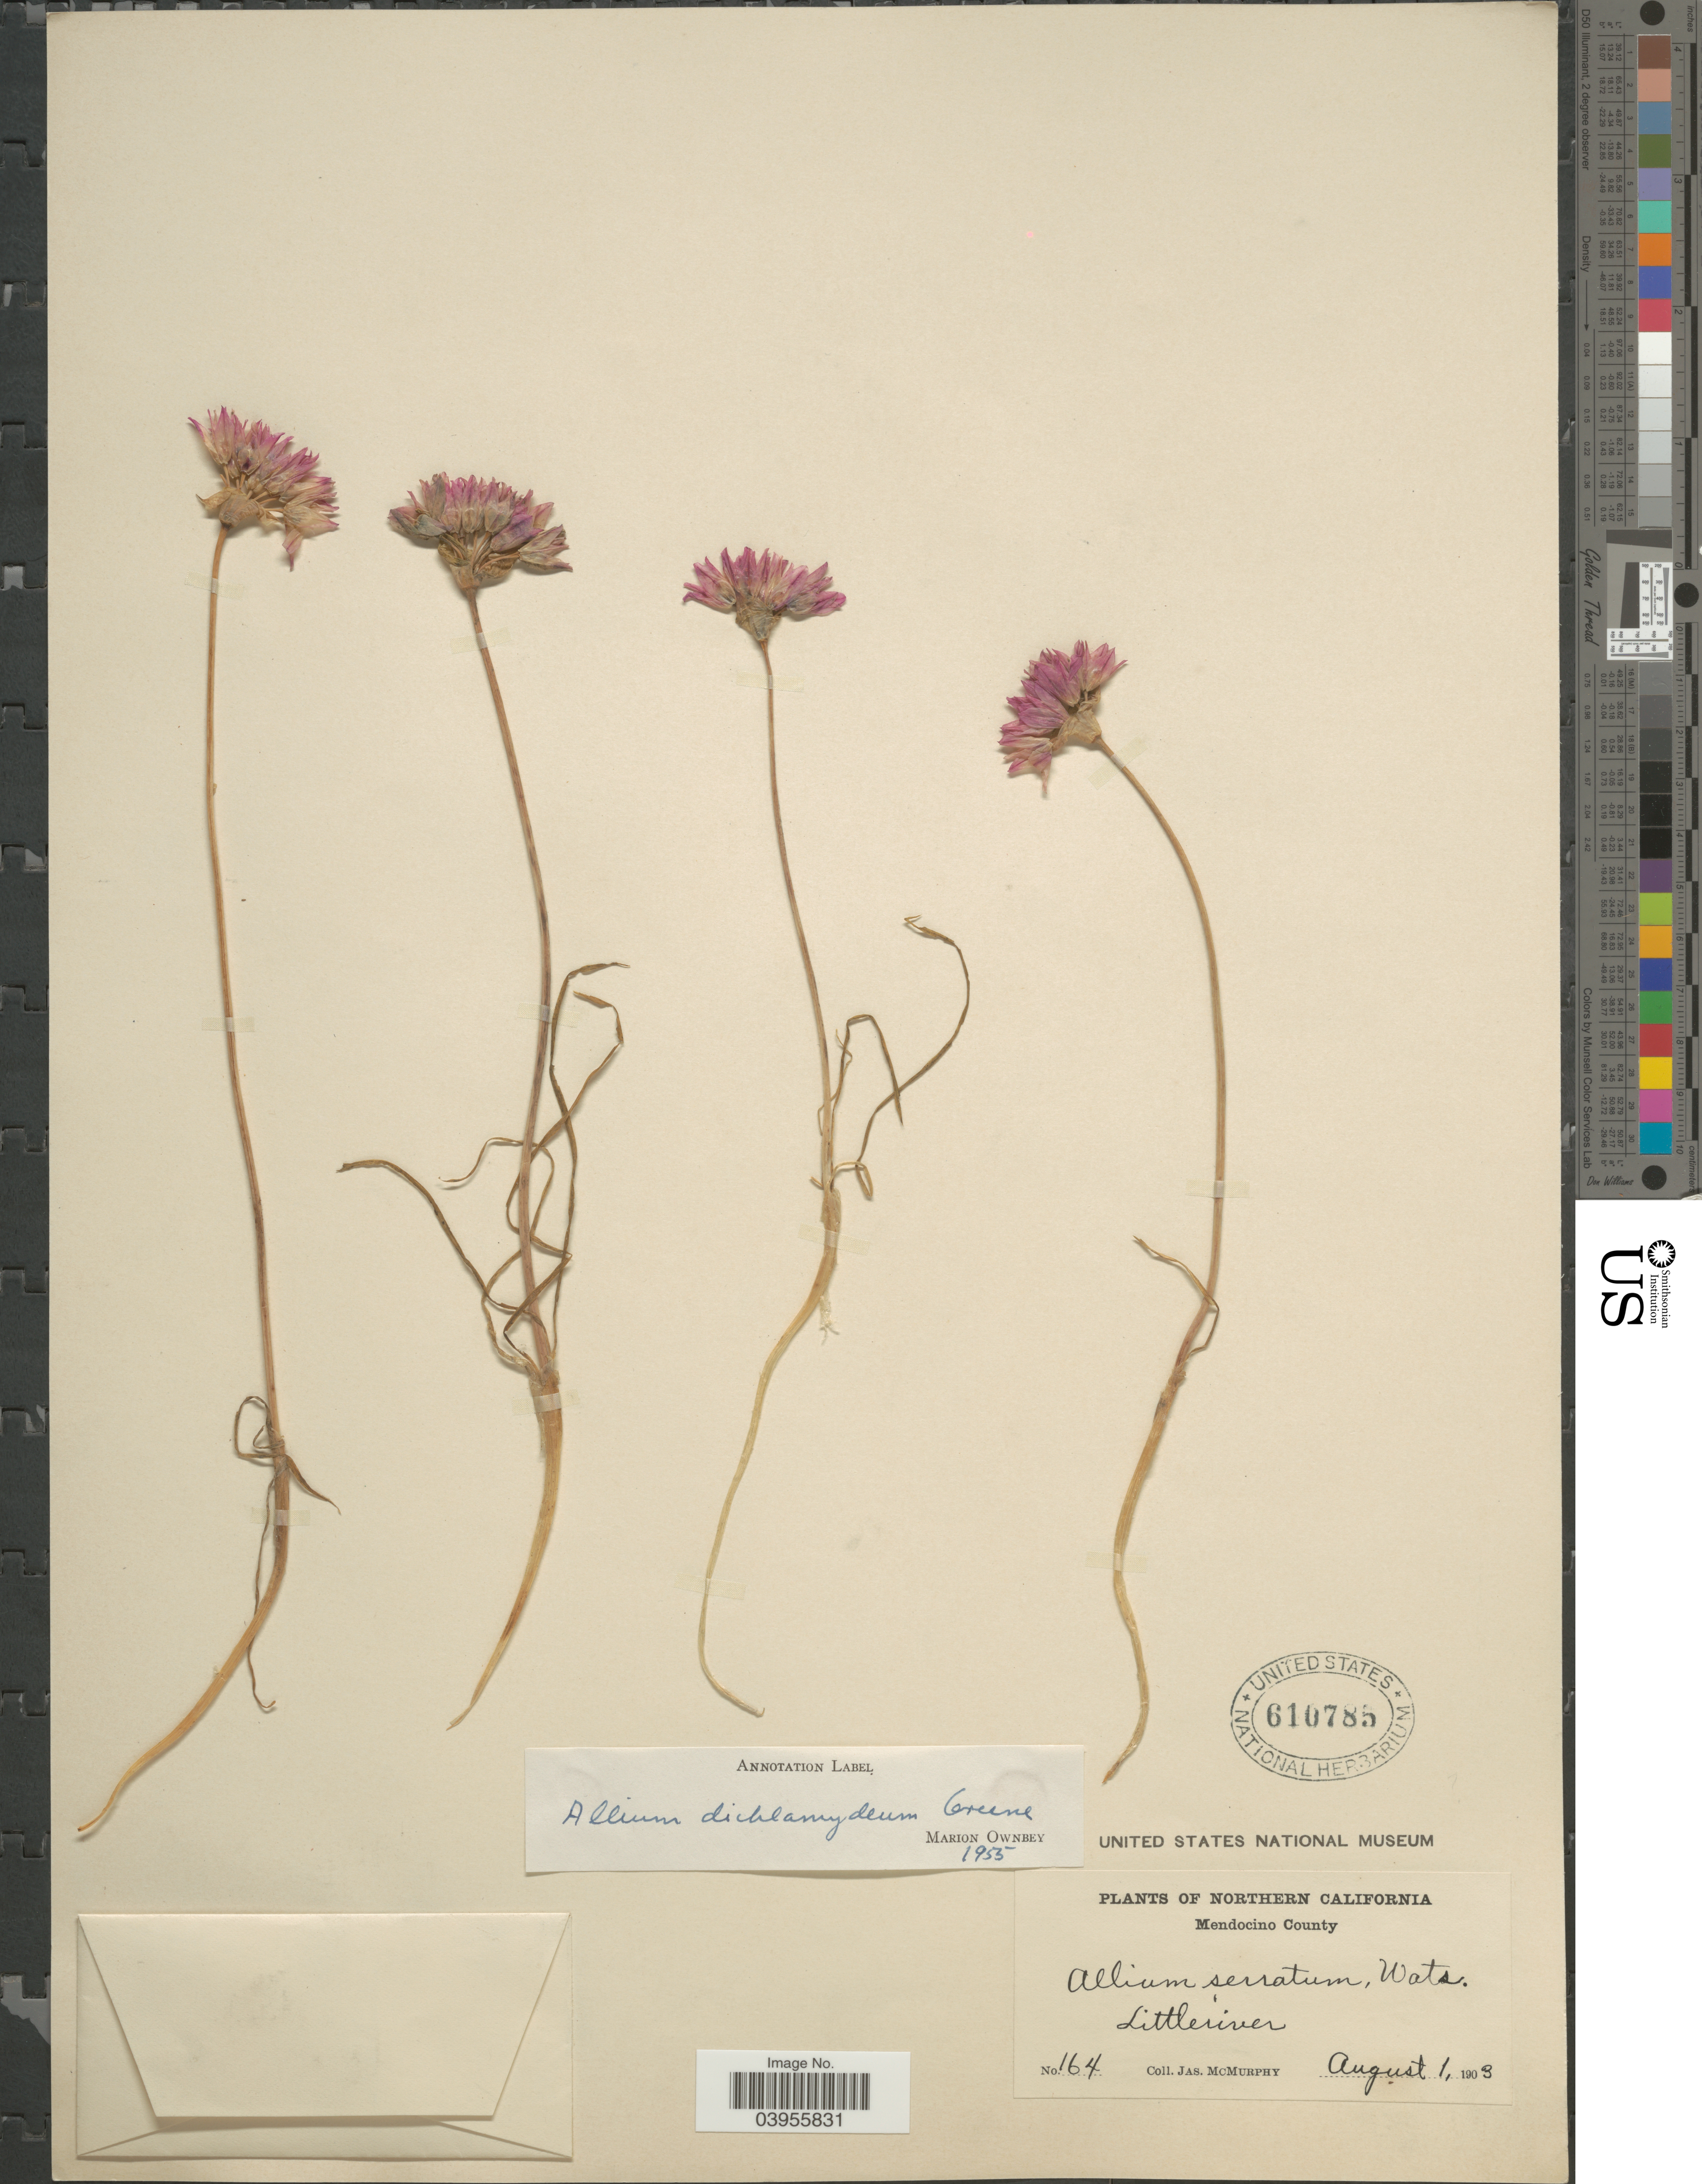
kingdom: Plantae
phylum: Tracheophyta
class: Liliopsida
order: Asparagales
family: Amaryllidaceae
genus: Allium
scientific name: Allium dichlamydeum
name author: Greene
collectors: J. McMurphy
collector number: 164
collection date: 1903-08-01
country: United States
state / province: California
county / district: Mendocino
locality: Northern California. Mendocino County. Littleriver.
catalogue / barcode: US 610785